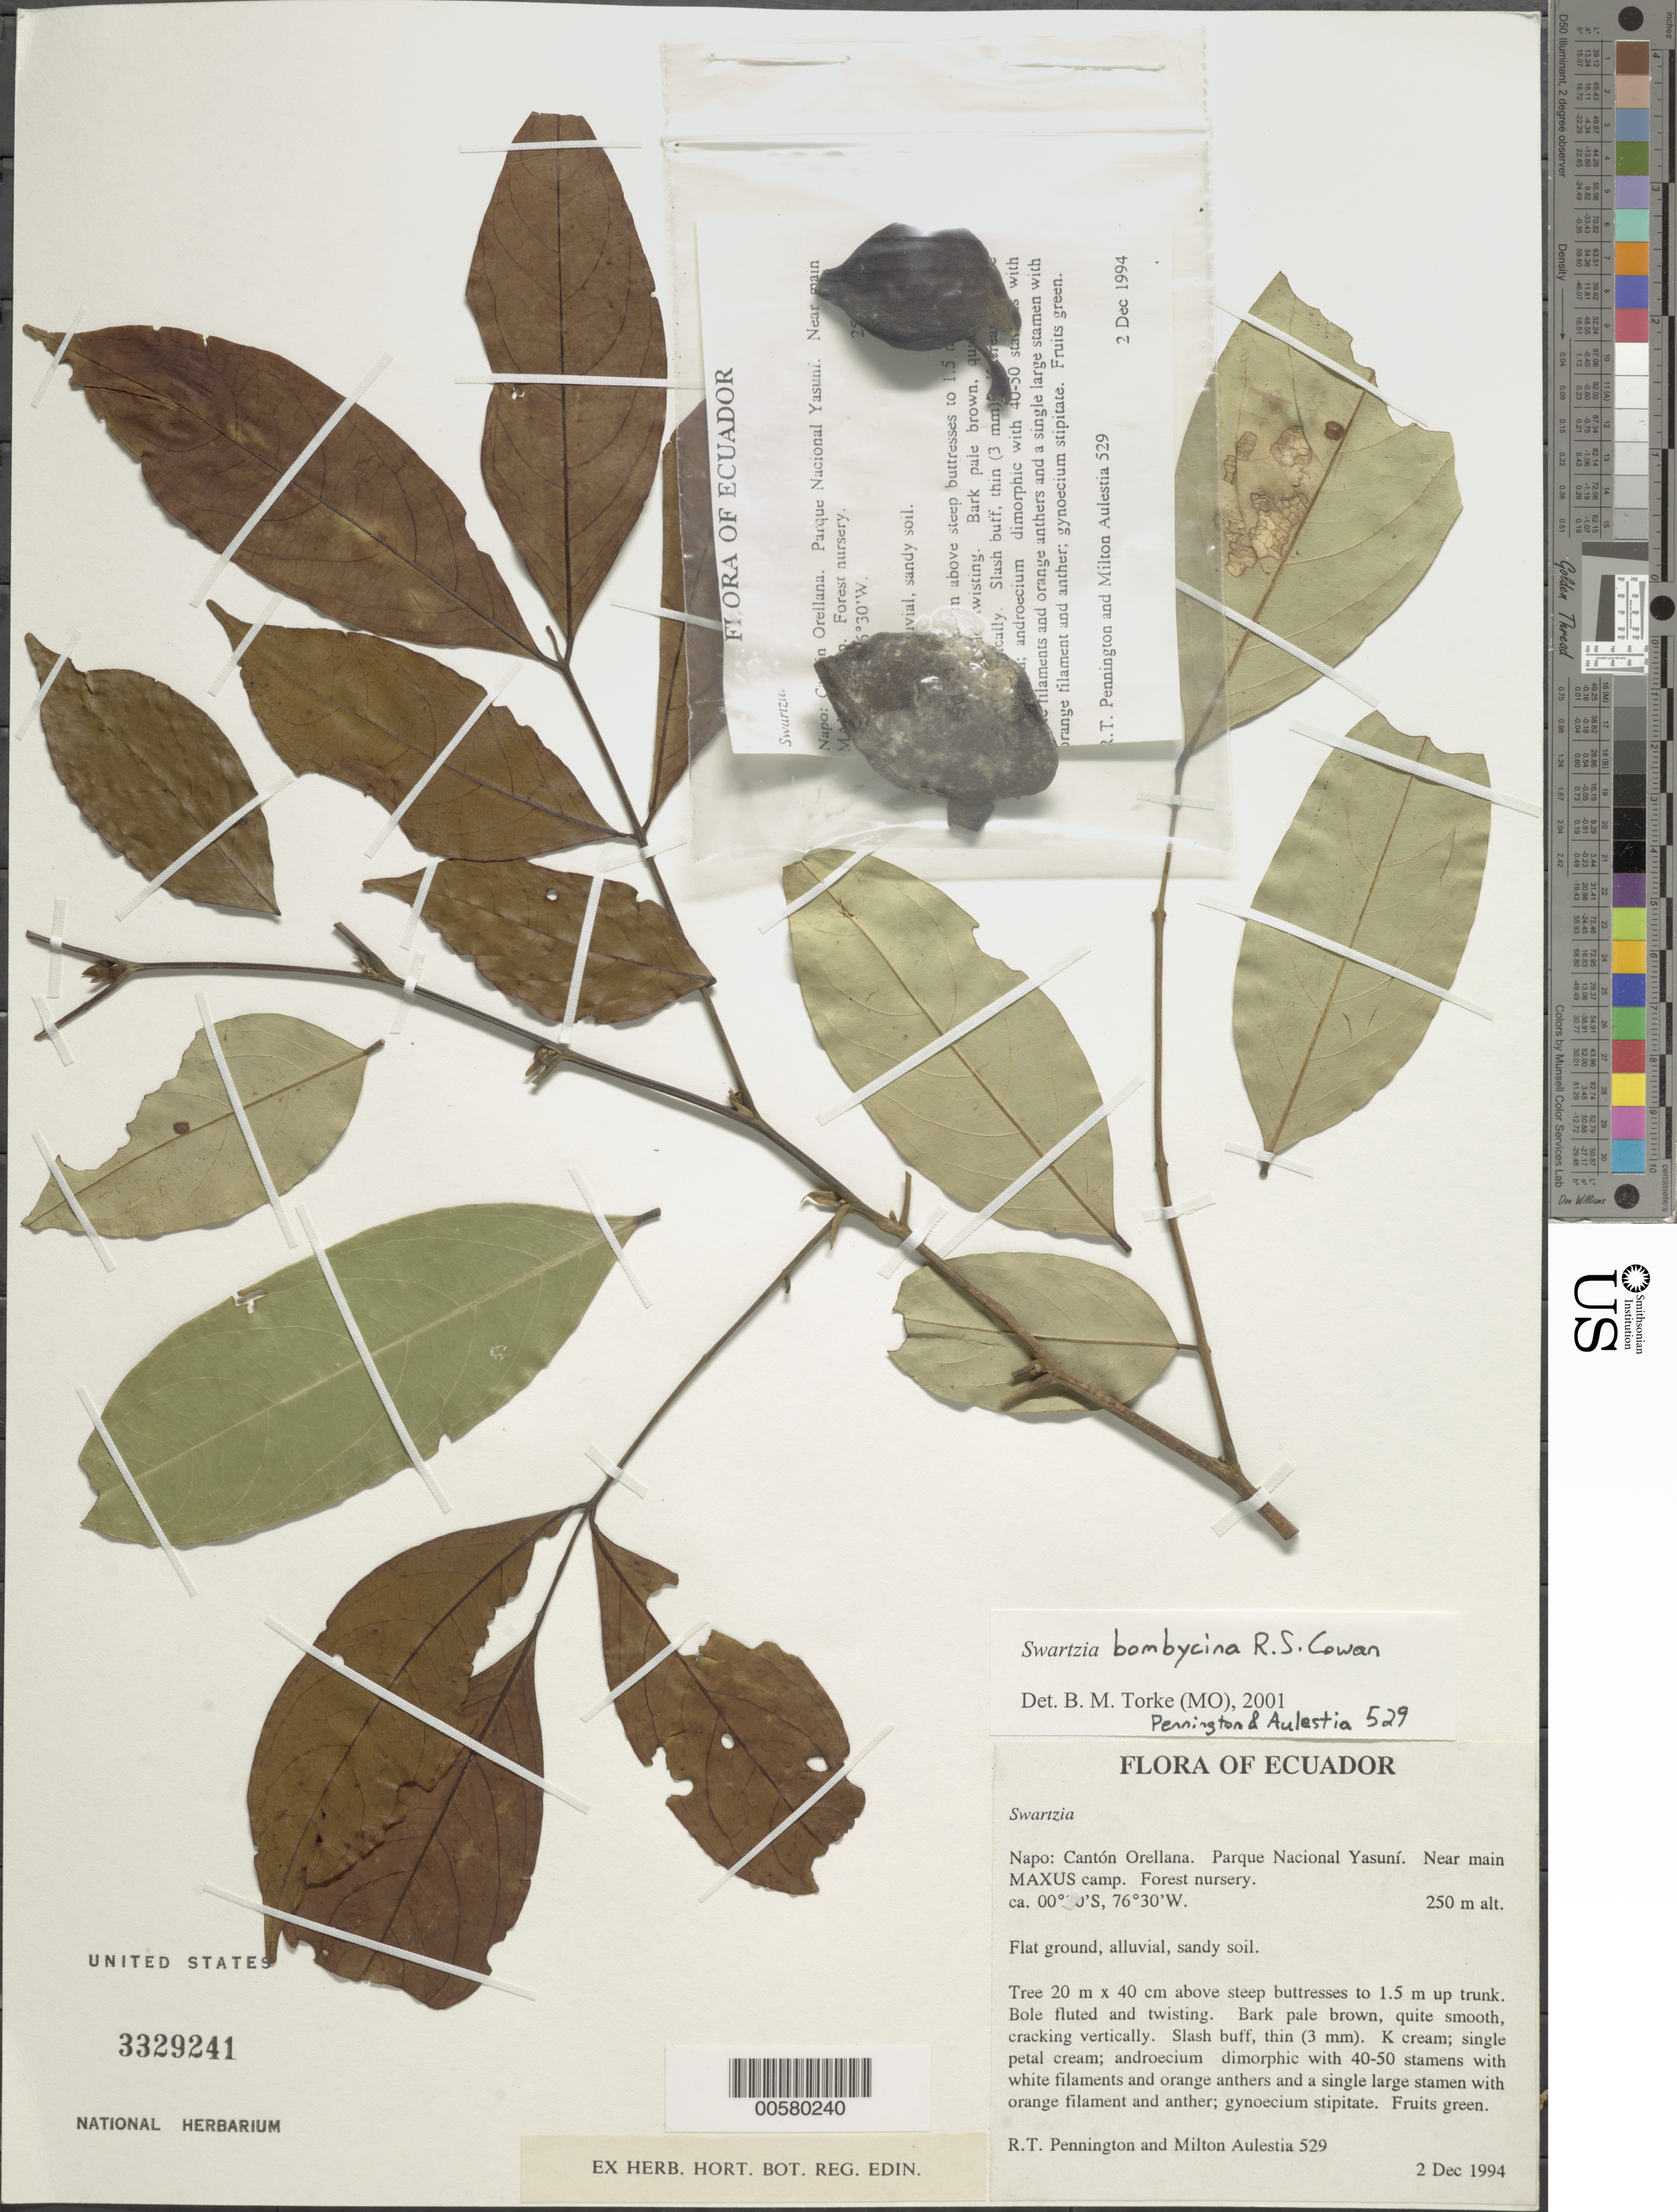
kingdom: Plantae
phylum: Tracheophyta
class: Magnoliopsida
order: Fabales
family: Fabaceae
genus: Swartzia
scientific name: Swartzia bombycina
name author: R.S. Cowan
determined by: Torke, B. M., (MO)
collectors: R. T. Pennington & M. Aulestia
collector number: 529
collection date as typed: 02 Dec 1994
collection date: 1994-12-02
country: Ecuador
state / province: Orellana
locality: Canton orellana, yasuni National Park. [Province originally recorded as Napo.]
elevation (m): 250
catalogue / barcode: US 3329241